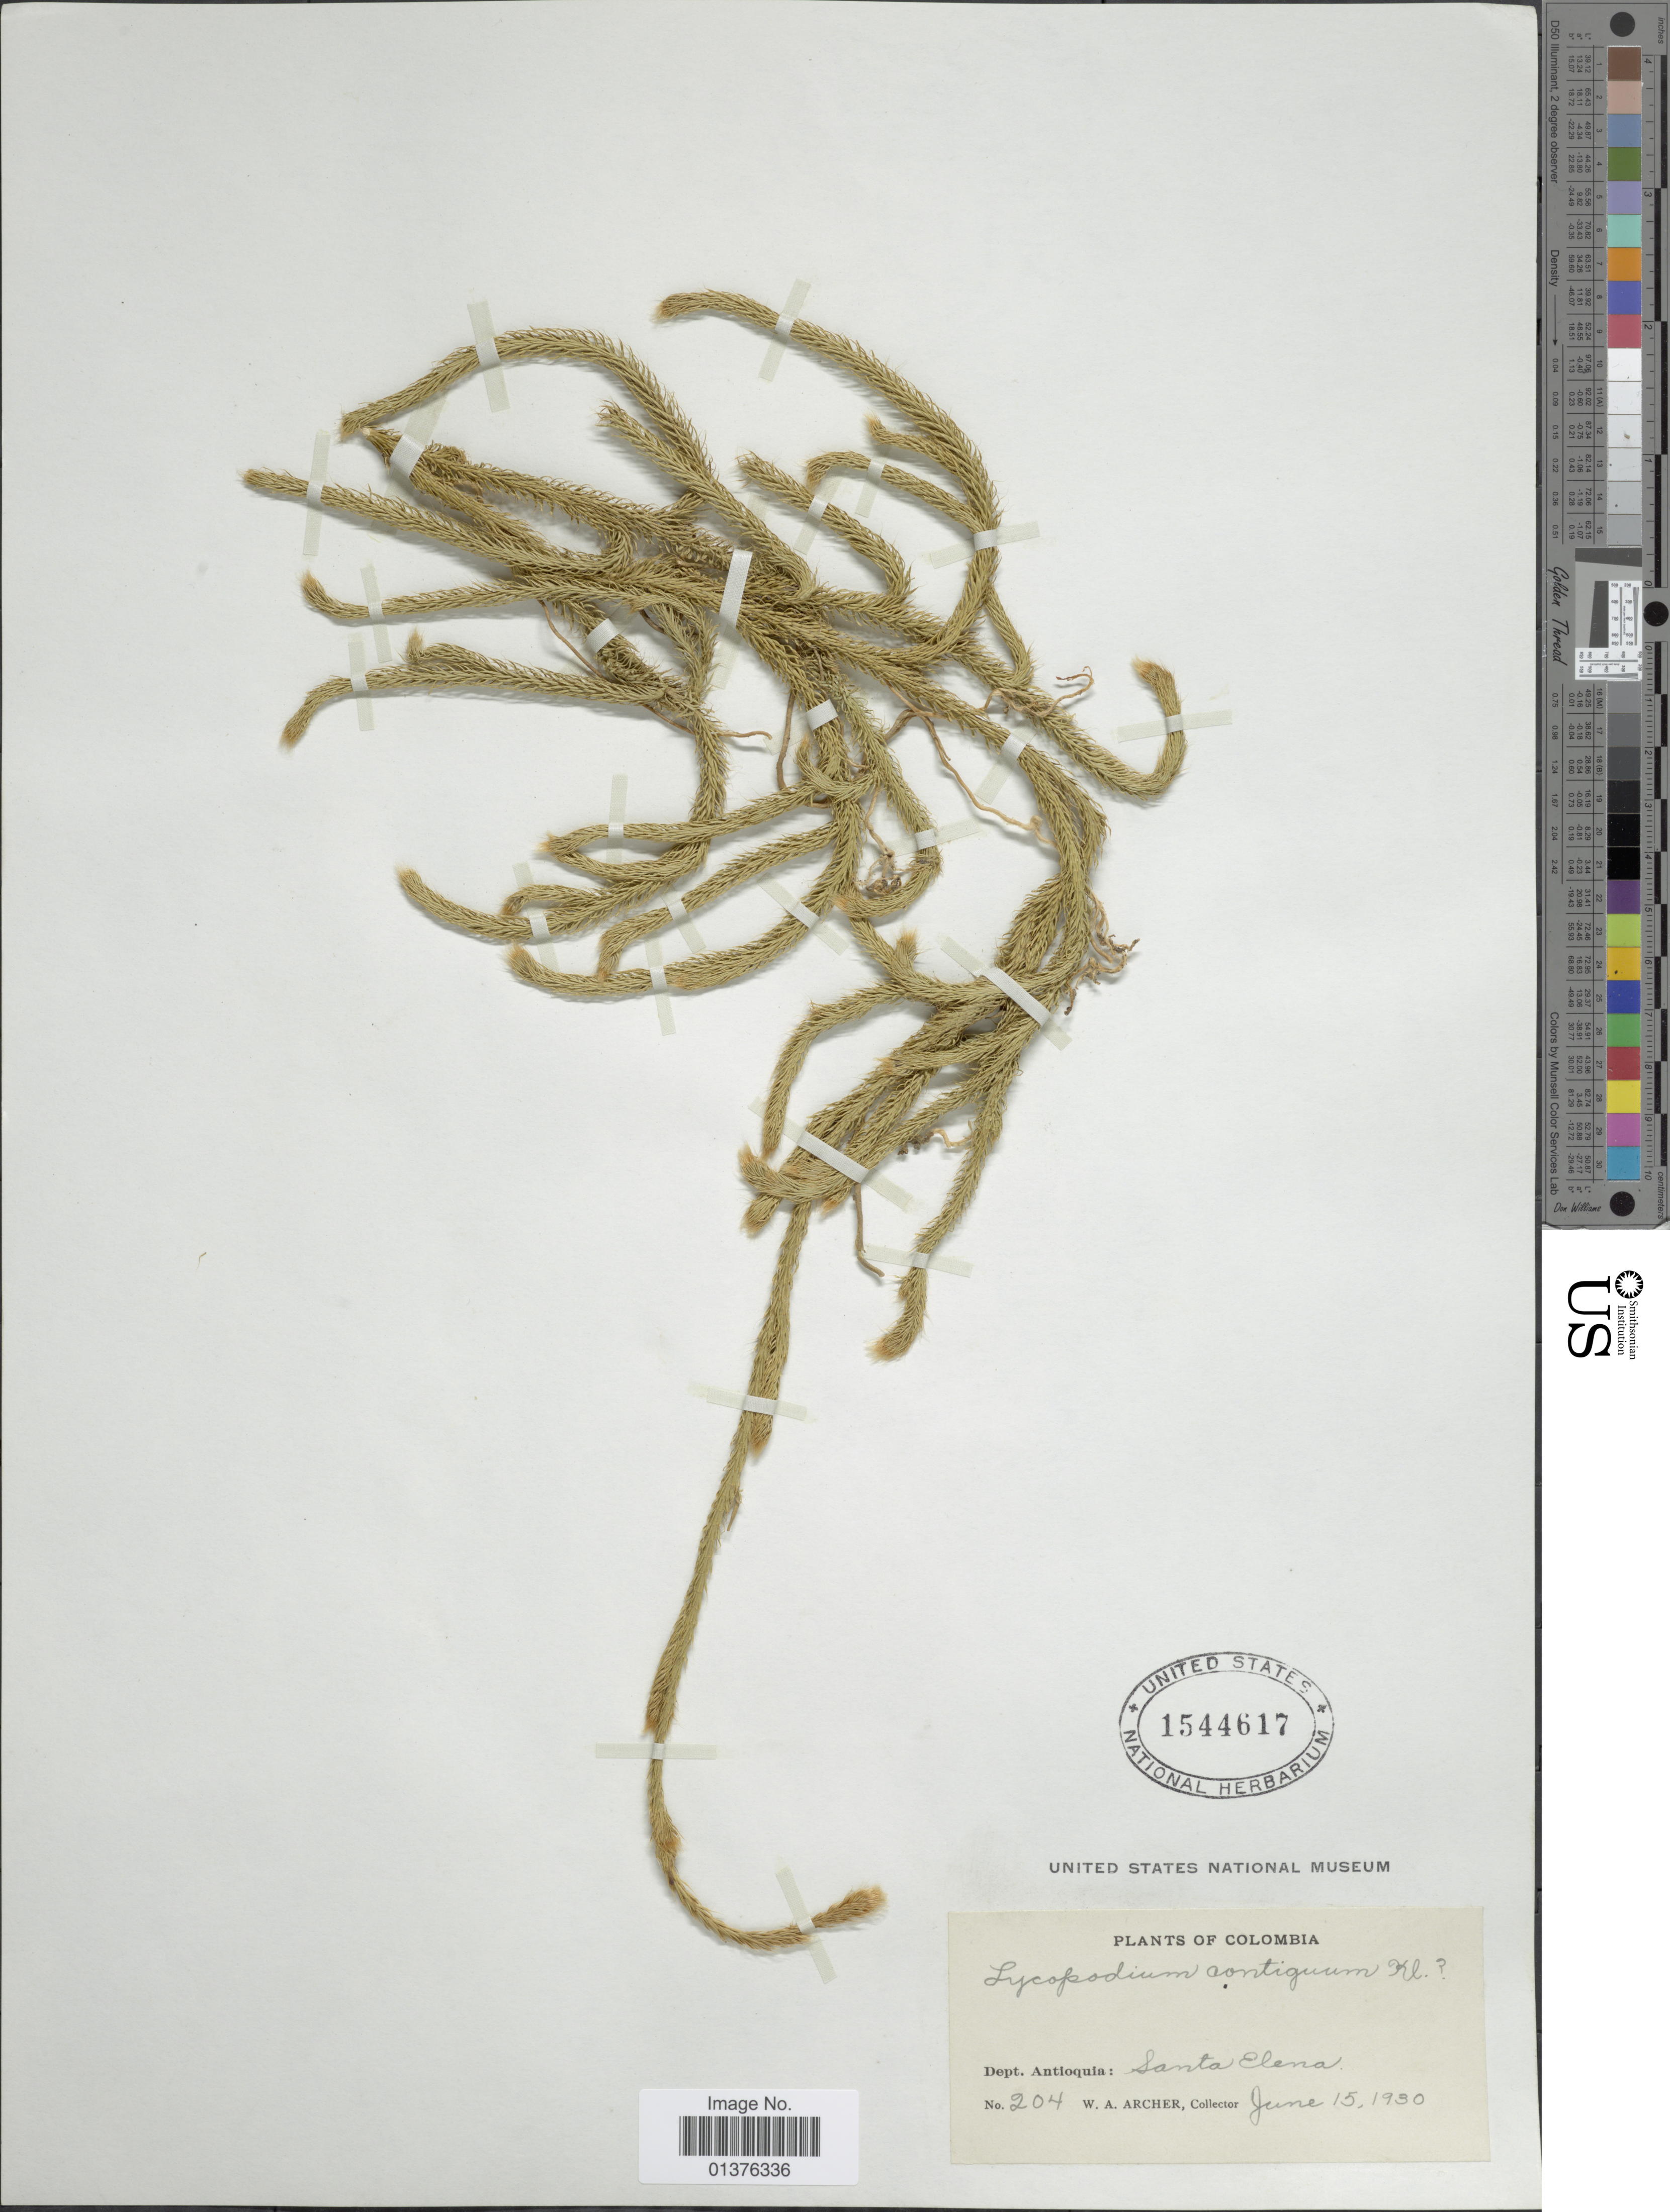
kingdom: Plantae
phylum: Tracheophyta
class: Lycopodiopsida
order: Lycopodiales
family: Lycopodiaceae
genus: Lycopodium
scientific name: Lycopodium clavatum subsp. contiguum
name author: (Klotzsch) B. Øllg.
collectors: W. A. Archer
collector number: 204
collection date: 1930-06-15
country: Colombia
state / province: Antioquia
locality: Santa Elena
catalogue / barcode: US 1544617